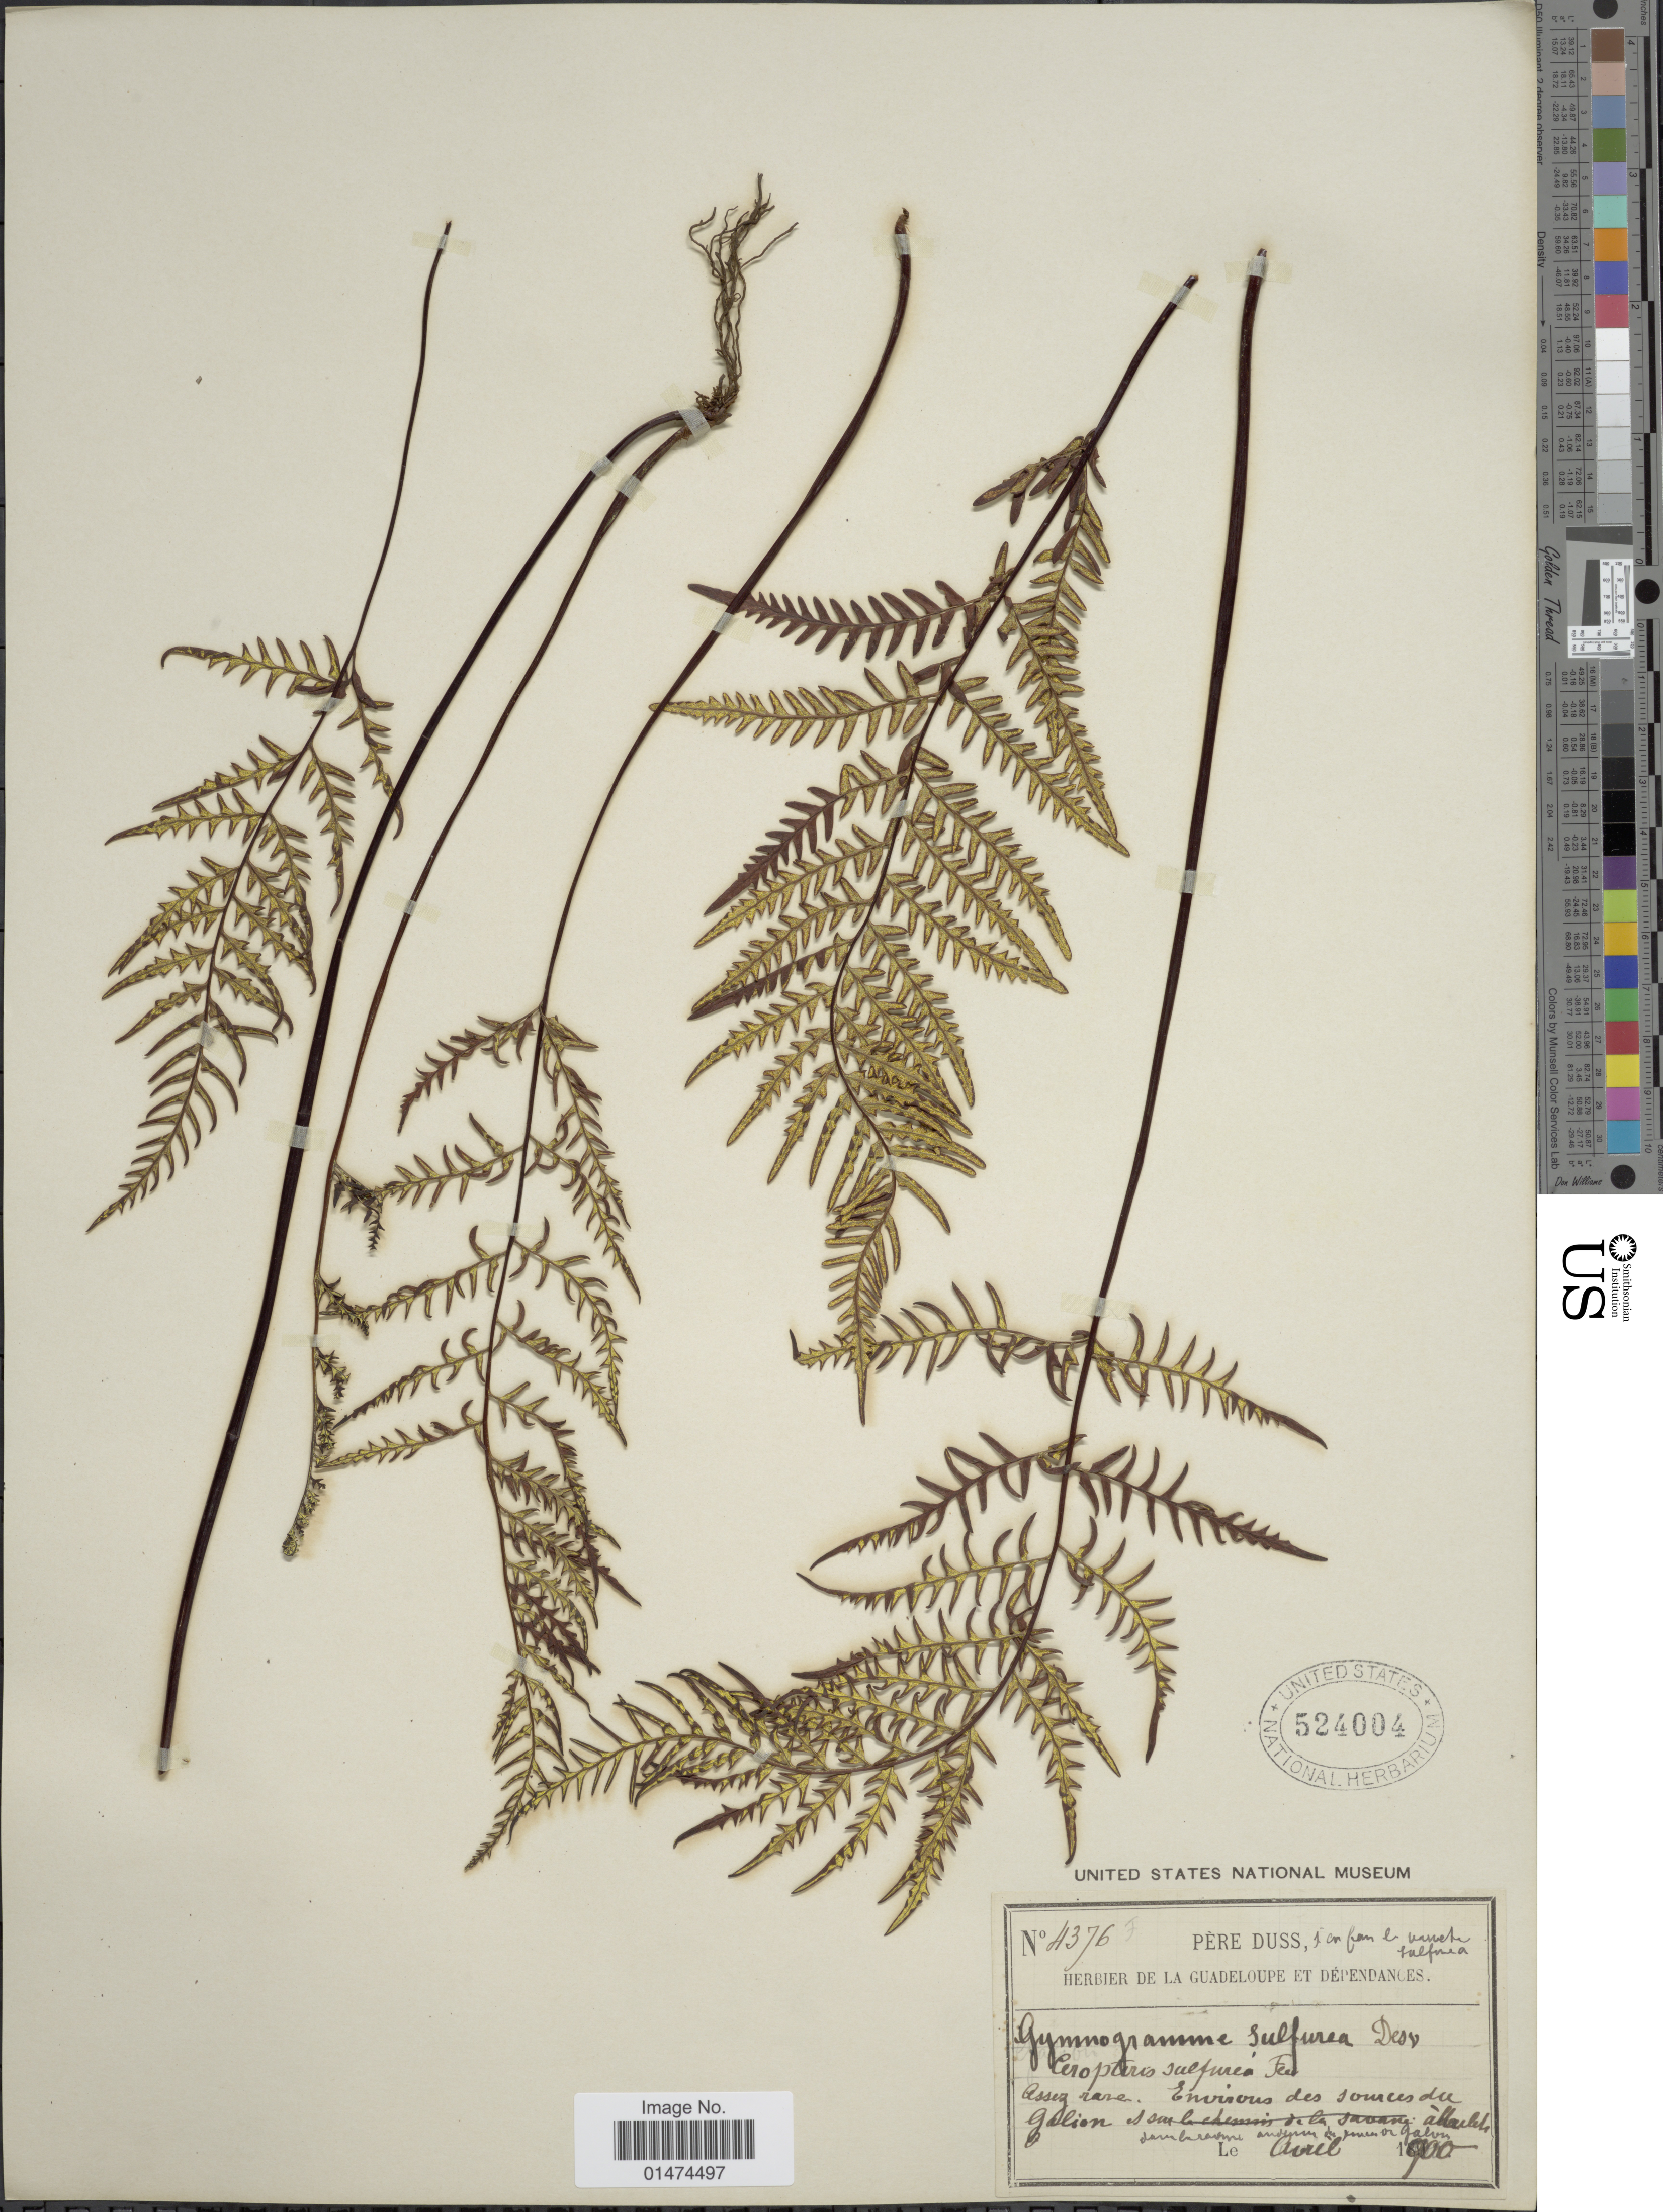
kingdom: Plantae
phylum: Tracheophyta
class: Polypodiopsida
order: Polypodiales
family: Pteridaceae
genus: Pityrogramma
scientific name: Pityrogramma chrysophylla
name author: (Sw.) Link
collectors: Père Duss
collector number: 4376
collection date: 1900-04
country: Guadeloupe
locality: De La Guadelope et Dependances.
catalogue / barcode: US 524004